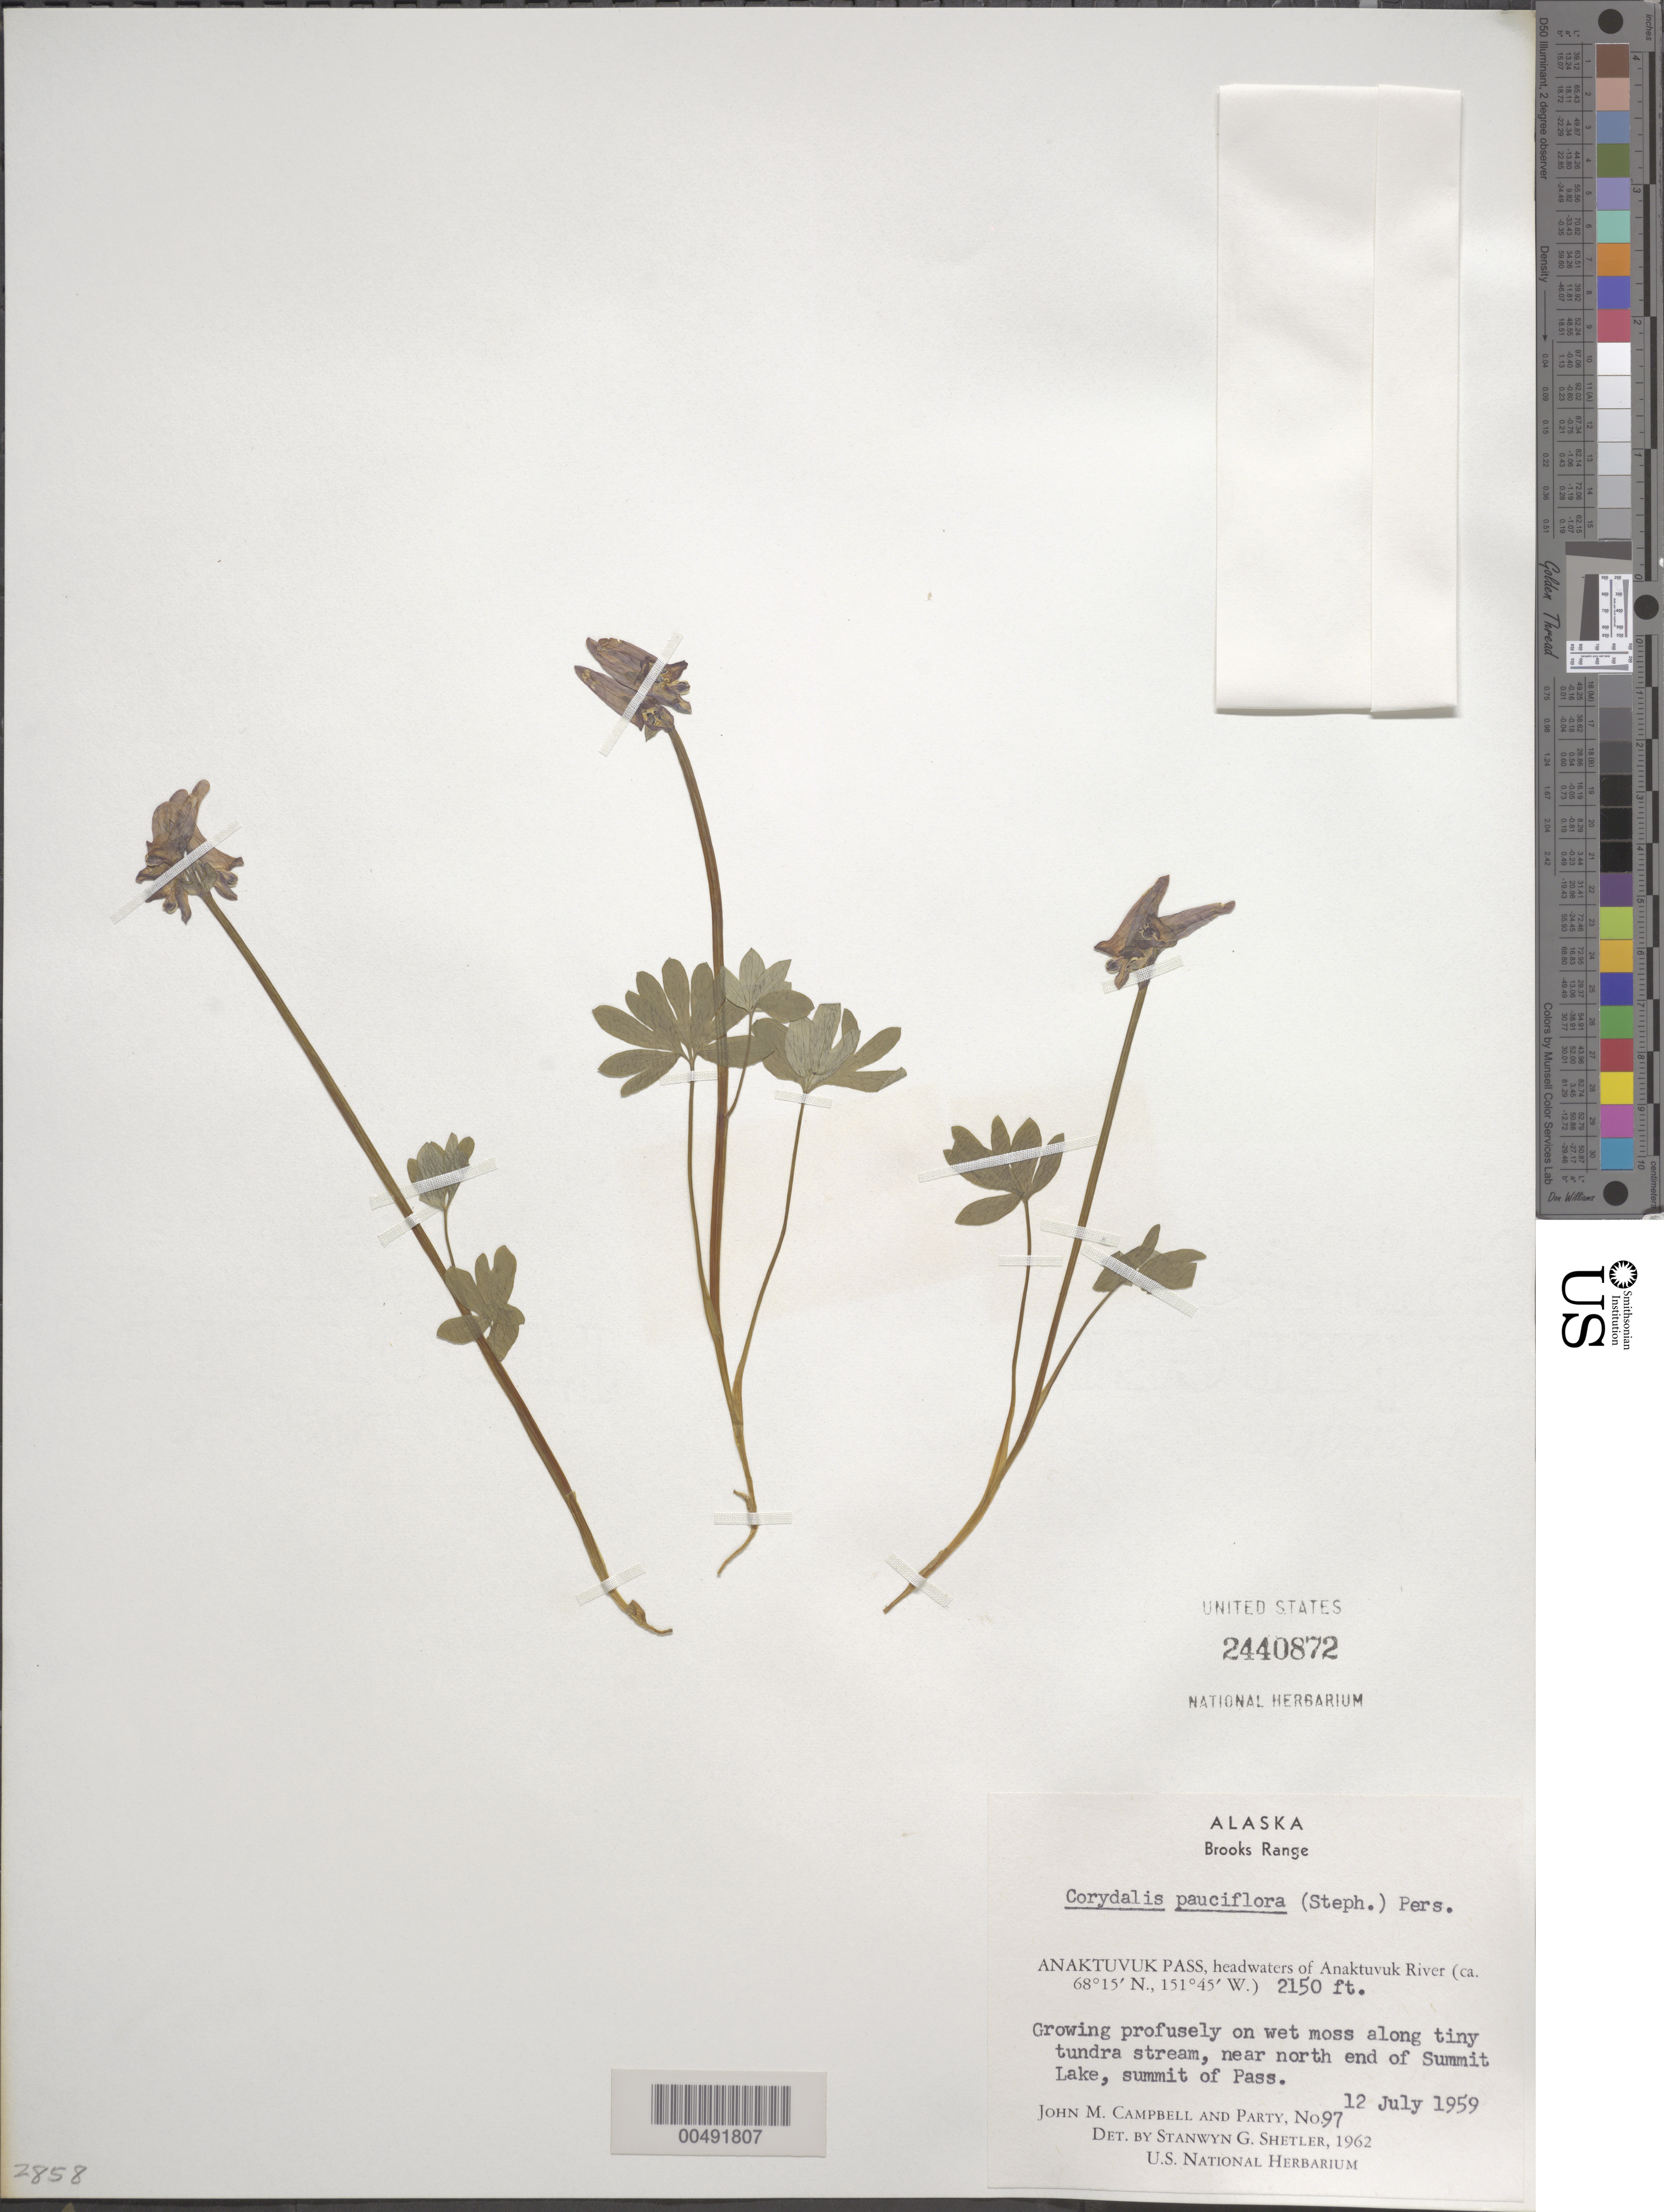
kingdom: Plantae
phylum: Tracheophyta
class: Magnoliopsida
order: Ranunculales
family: Papaveraceae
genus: Corydalis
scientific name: Corydalis pauciflora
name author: (Stephan) Pers.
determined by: Shetler, Stanwyn G., (US), NMNH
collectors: J. M. Campbell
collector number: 97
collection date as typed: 12 Jul 1959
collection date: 1959-07-12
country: United States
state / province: Alaska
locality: Brooks Range, summit of Anaktuvuk Pass, near N end of Summit Lake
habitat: growing profusely on wet moss along tiny tundra stream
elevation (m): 655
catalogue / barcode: US 2440872